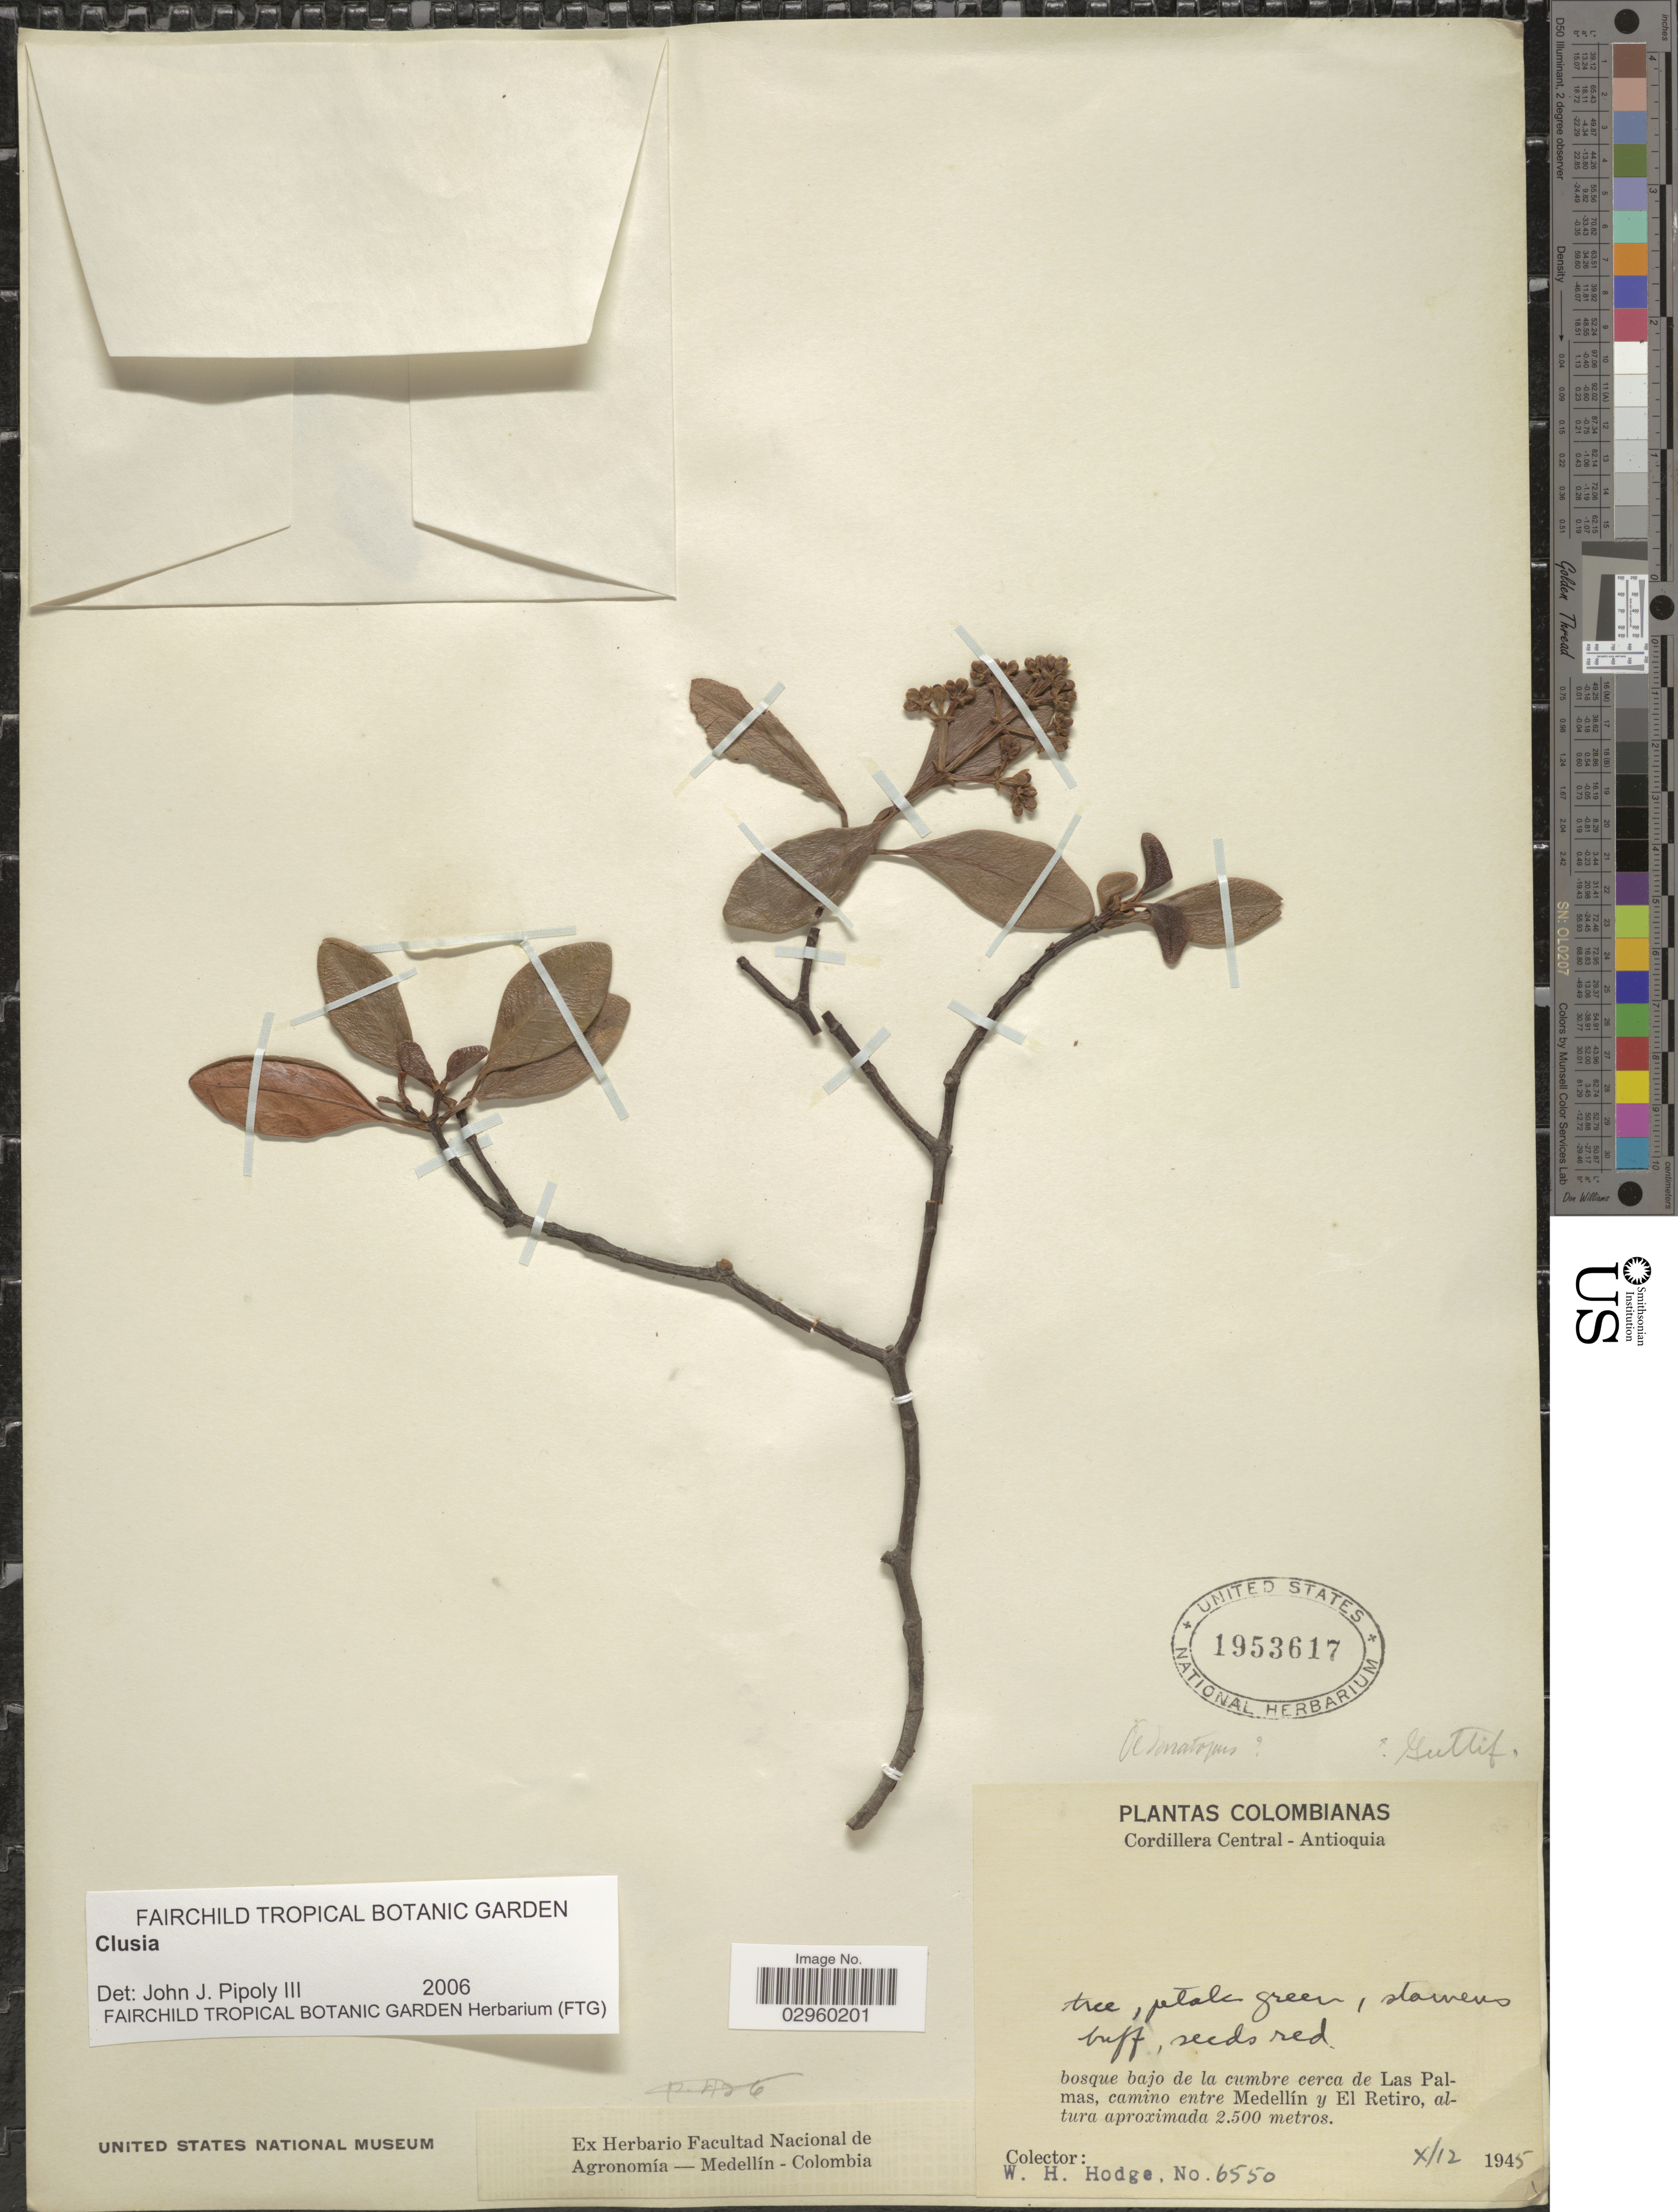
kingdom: Plantae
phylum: Tracheophyta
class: Magnoliopsida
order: Malpighiales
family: Clusiaceae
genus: Clusia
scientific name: Clusia sp.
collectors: W. Hodge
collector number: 6550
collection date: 1945-10-12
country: Colombia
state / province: Antioquia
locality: Cordillera Central, bosque bajo de la cumbre cerca de Las Palmas, camino entre Medellín y El Retiro.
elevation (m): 2500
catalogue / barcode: US 1953617